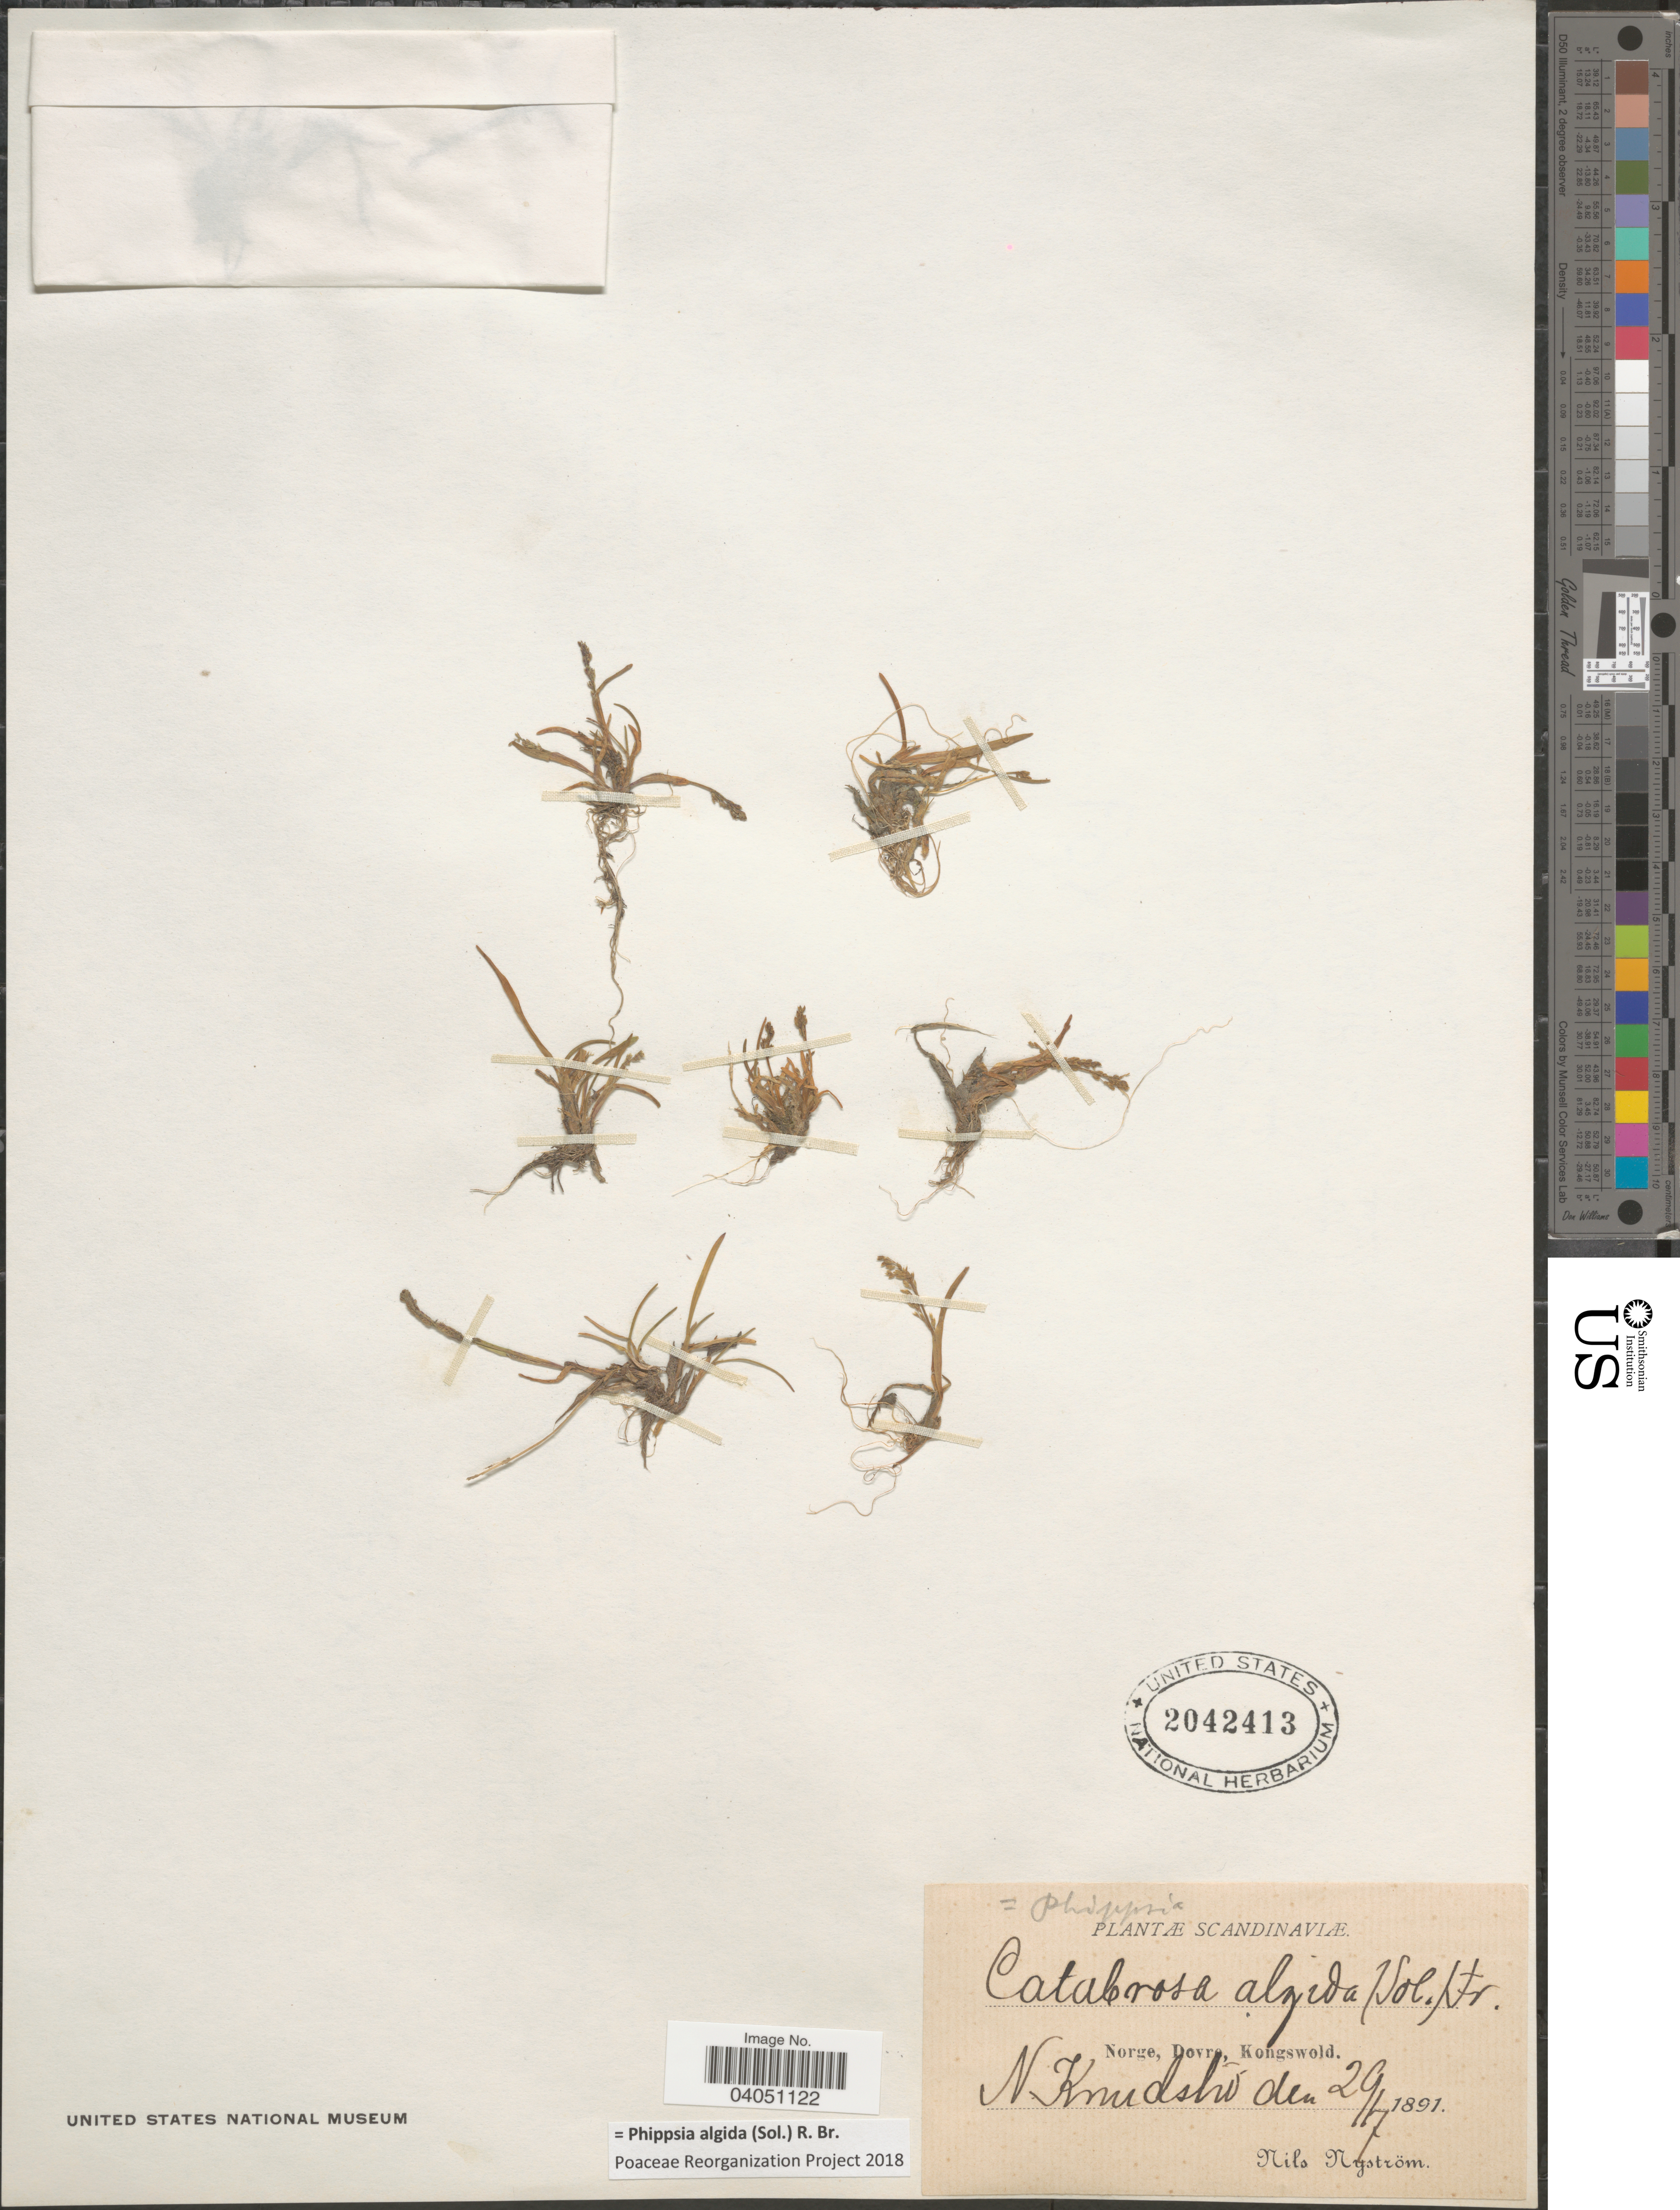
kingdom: Plantae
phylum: Tracheophyta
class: Liliopsida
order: Poales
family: Poaceae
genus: Phippsia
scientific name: Phippsia algida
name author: (Sol.) R. Br.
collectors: N. Nyström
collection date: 1891-07-29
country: Norway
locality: Scandinaviæ. Norge, Dovre, Kongswold. N Knudsho.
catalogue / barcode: US 2042413